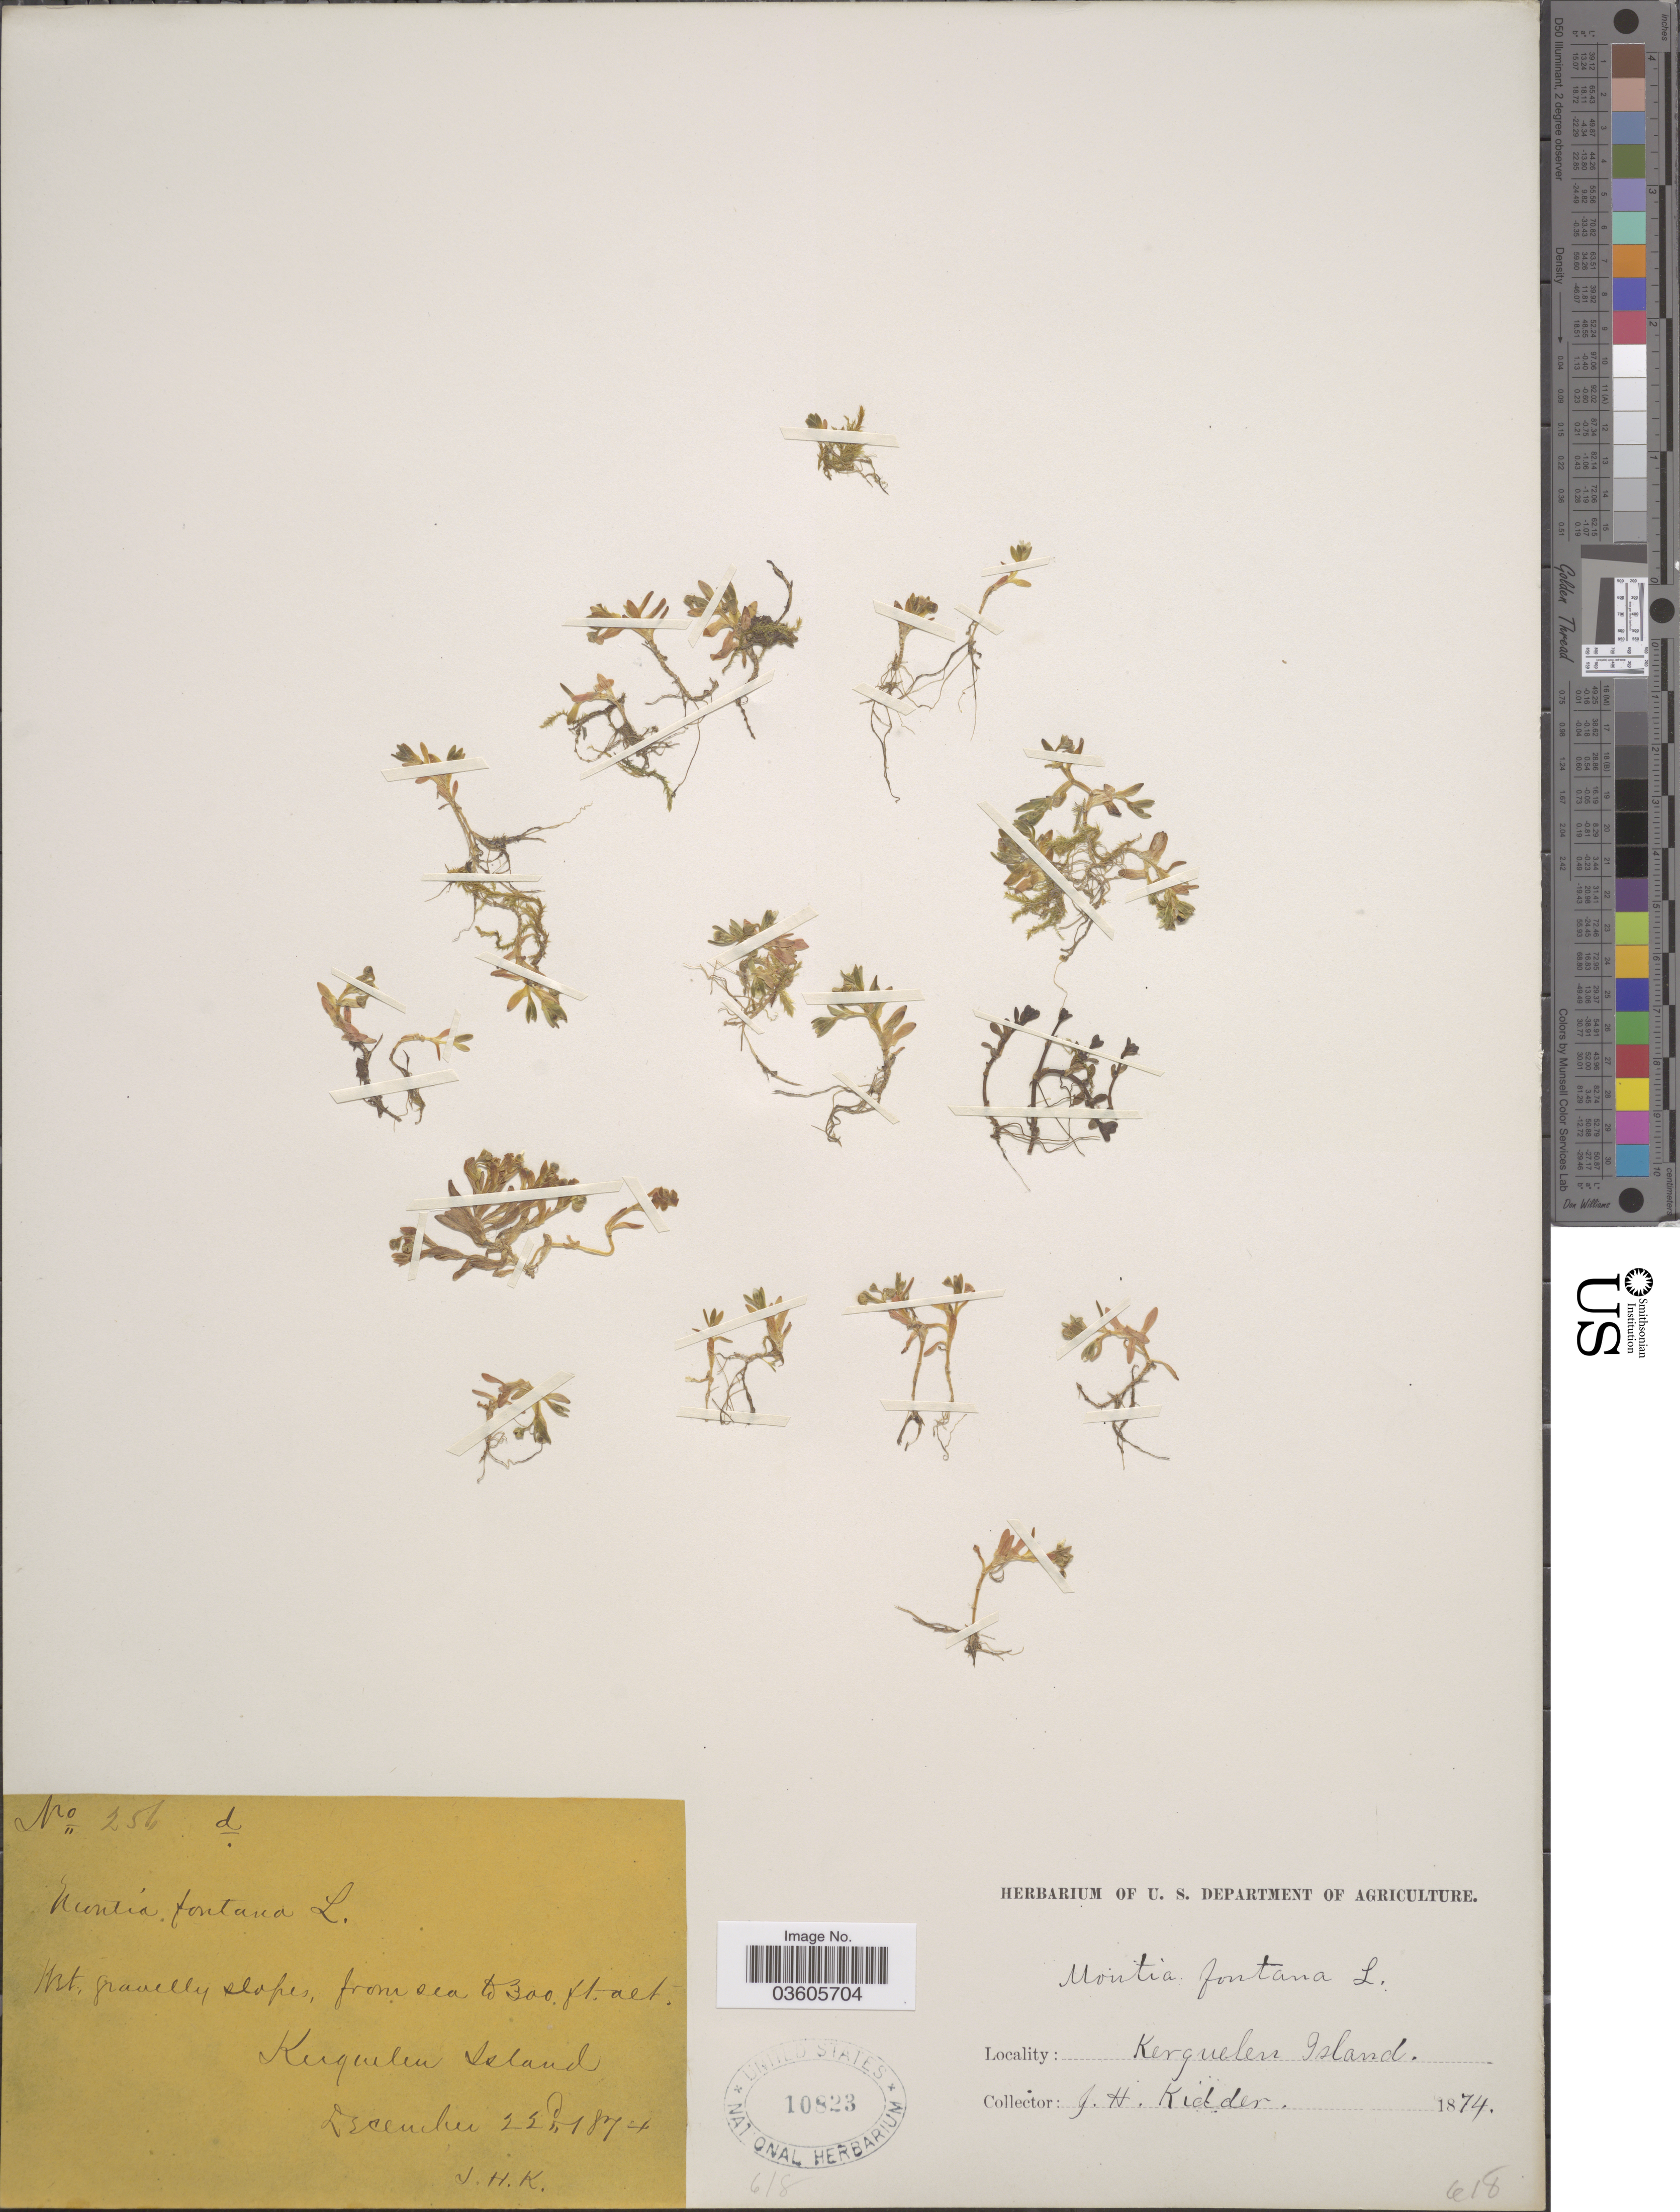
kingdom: Plantae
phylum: Tracheophyta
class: Magnoliopsida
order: Caryophyllales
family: Montiaceae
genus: Montia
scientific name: Montia fontana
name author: L.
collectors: J. Kidder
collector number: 256d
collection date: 1874-12-22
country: French Southern Territories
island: Kerguelen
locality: Mt. gravelly slopes. Kerguelen Island.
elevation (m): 0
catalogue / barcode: US 10823